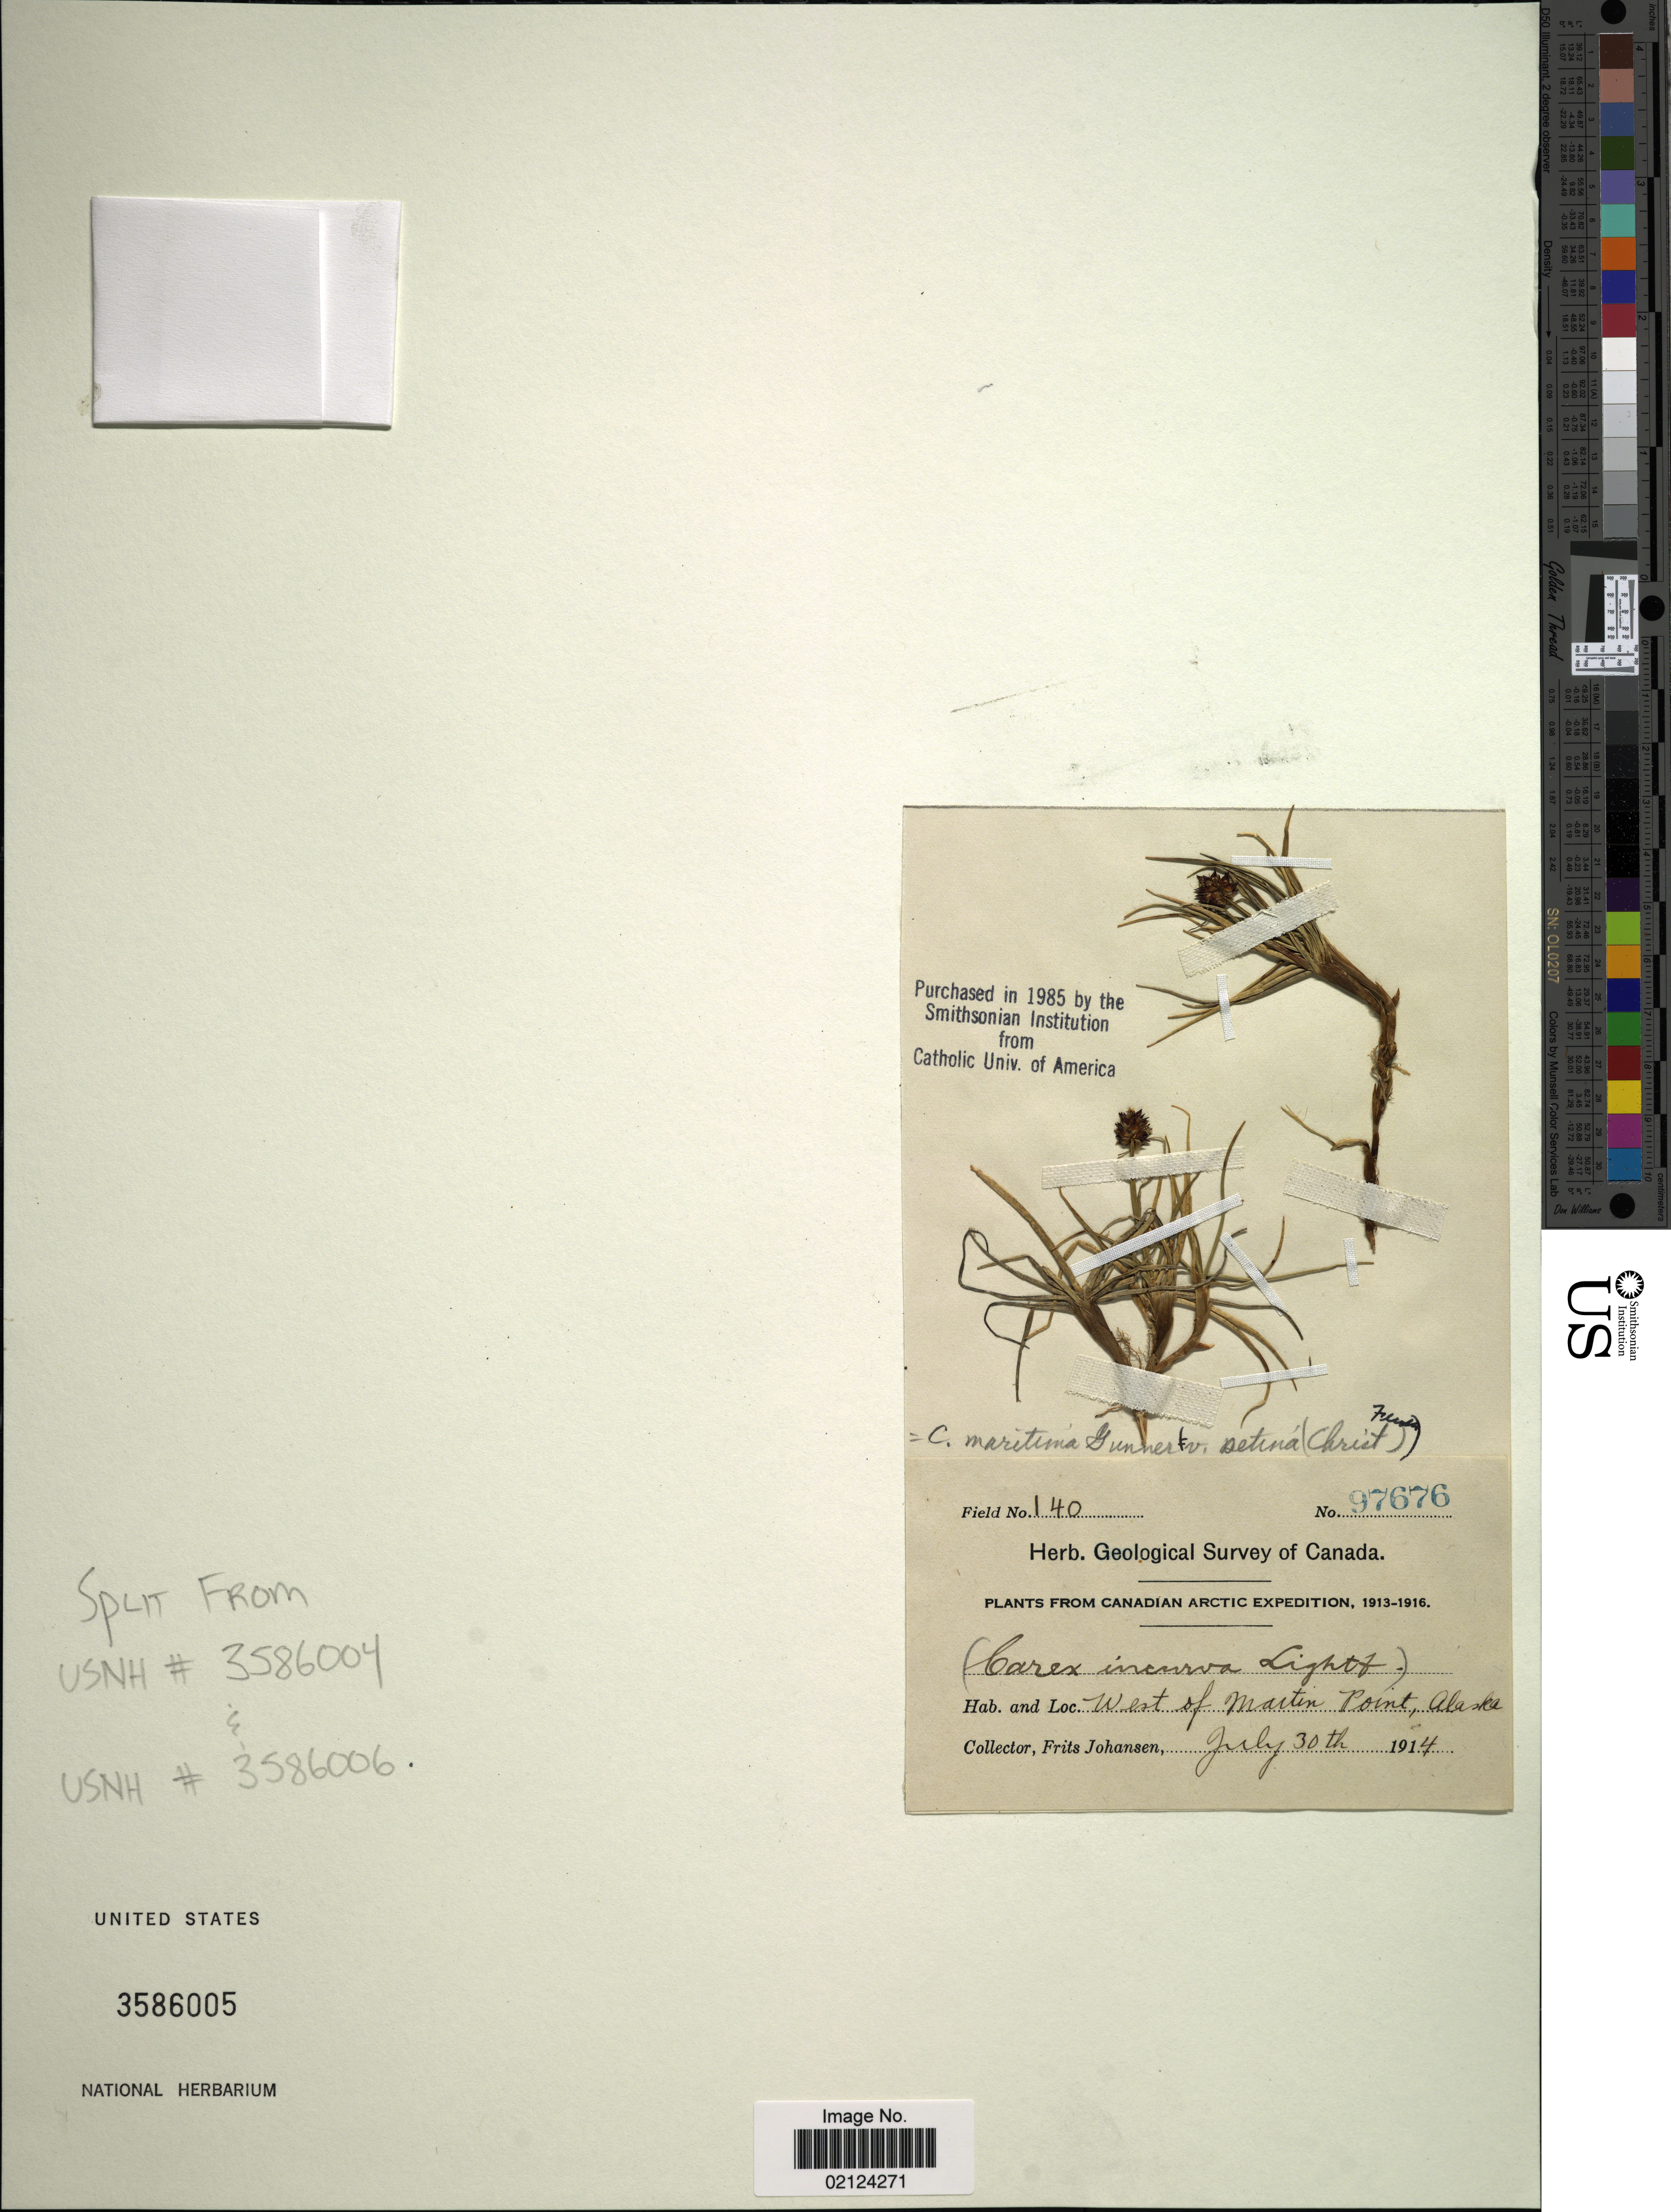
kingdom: Plantae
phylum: Tracheophyta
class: Liliopsida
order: Poales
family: Cyperaceae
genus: Carex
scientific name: Carex maritima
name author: Gunnerus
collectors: F. Johansen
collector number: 97676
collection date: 1914-07-30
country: United States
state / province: Alaska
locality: Canadian Arctic, West of Martin Point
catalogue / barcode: US 3586005